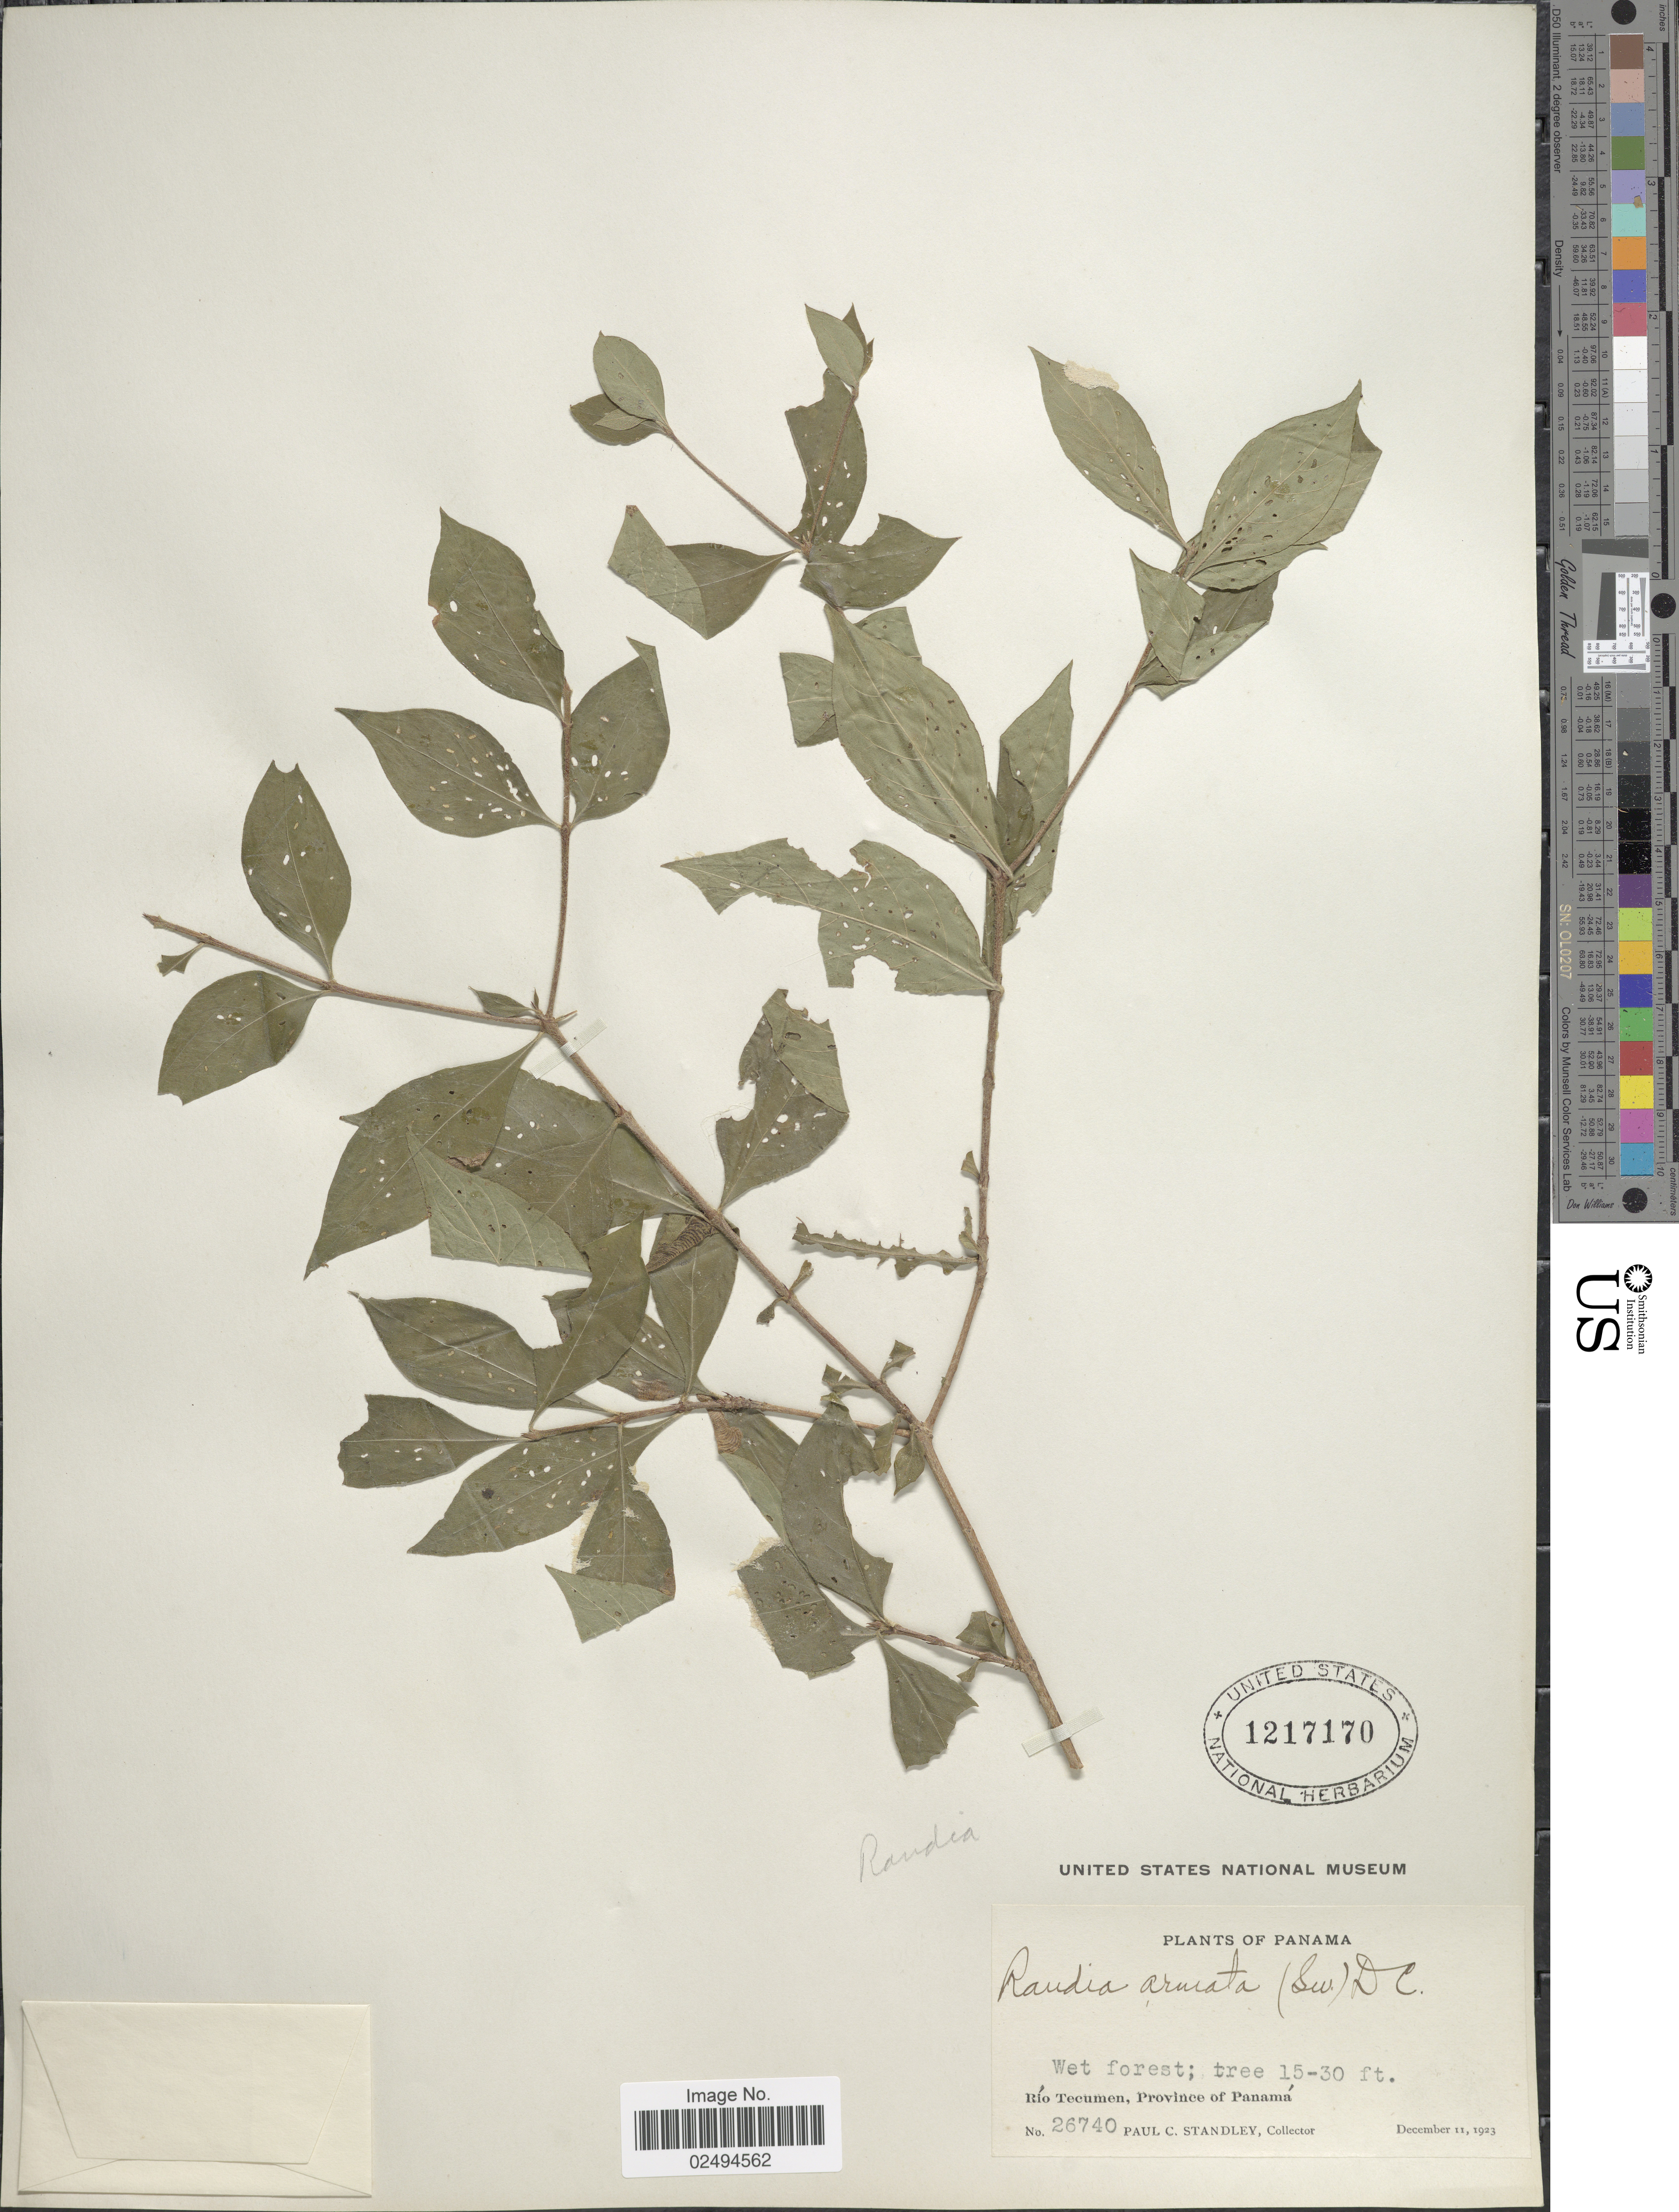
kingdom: Plantae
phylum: Tracheophyta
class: Magnoliopsida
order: Gentianales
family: Rubiaceae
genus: Randia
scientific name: Randia armata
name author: (Sw.) DC.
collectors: P. C. Standley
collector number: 26740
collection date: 1923-12-11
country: Panama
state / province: Panamá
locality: Rio Tecumen, Province of Panama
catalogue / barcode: US 1217170